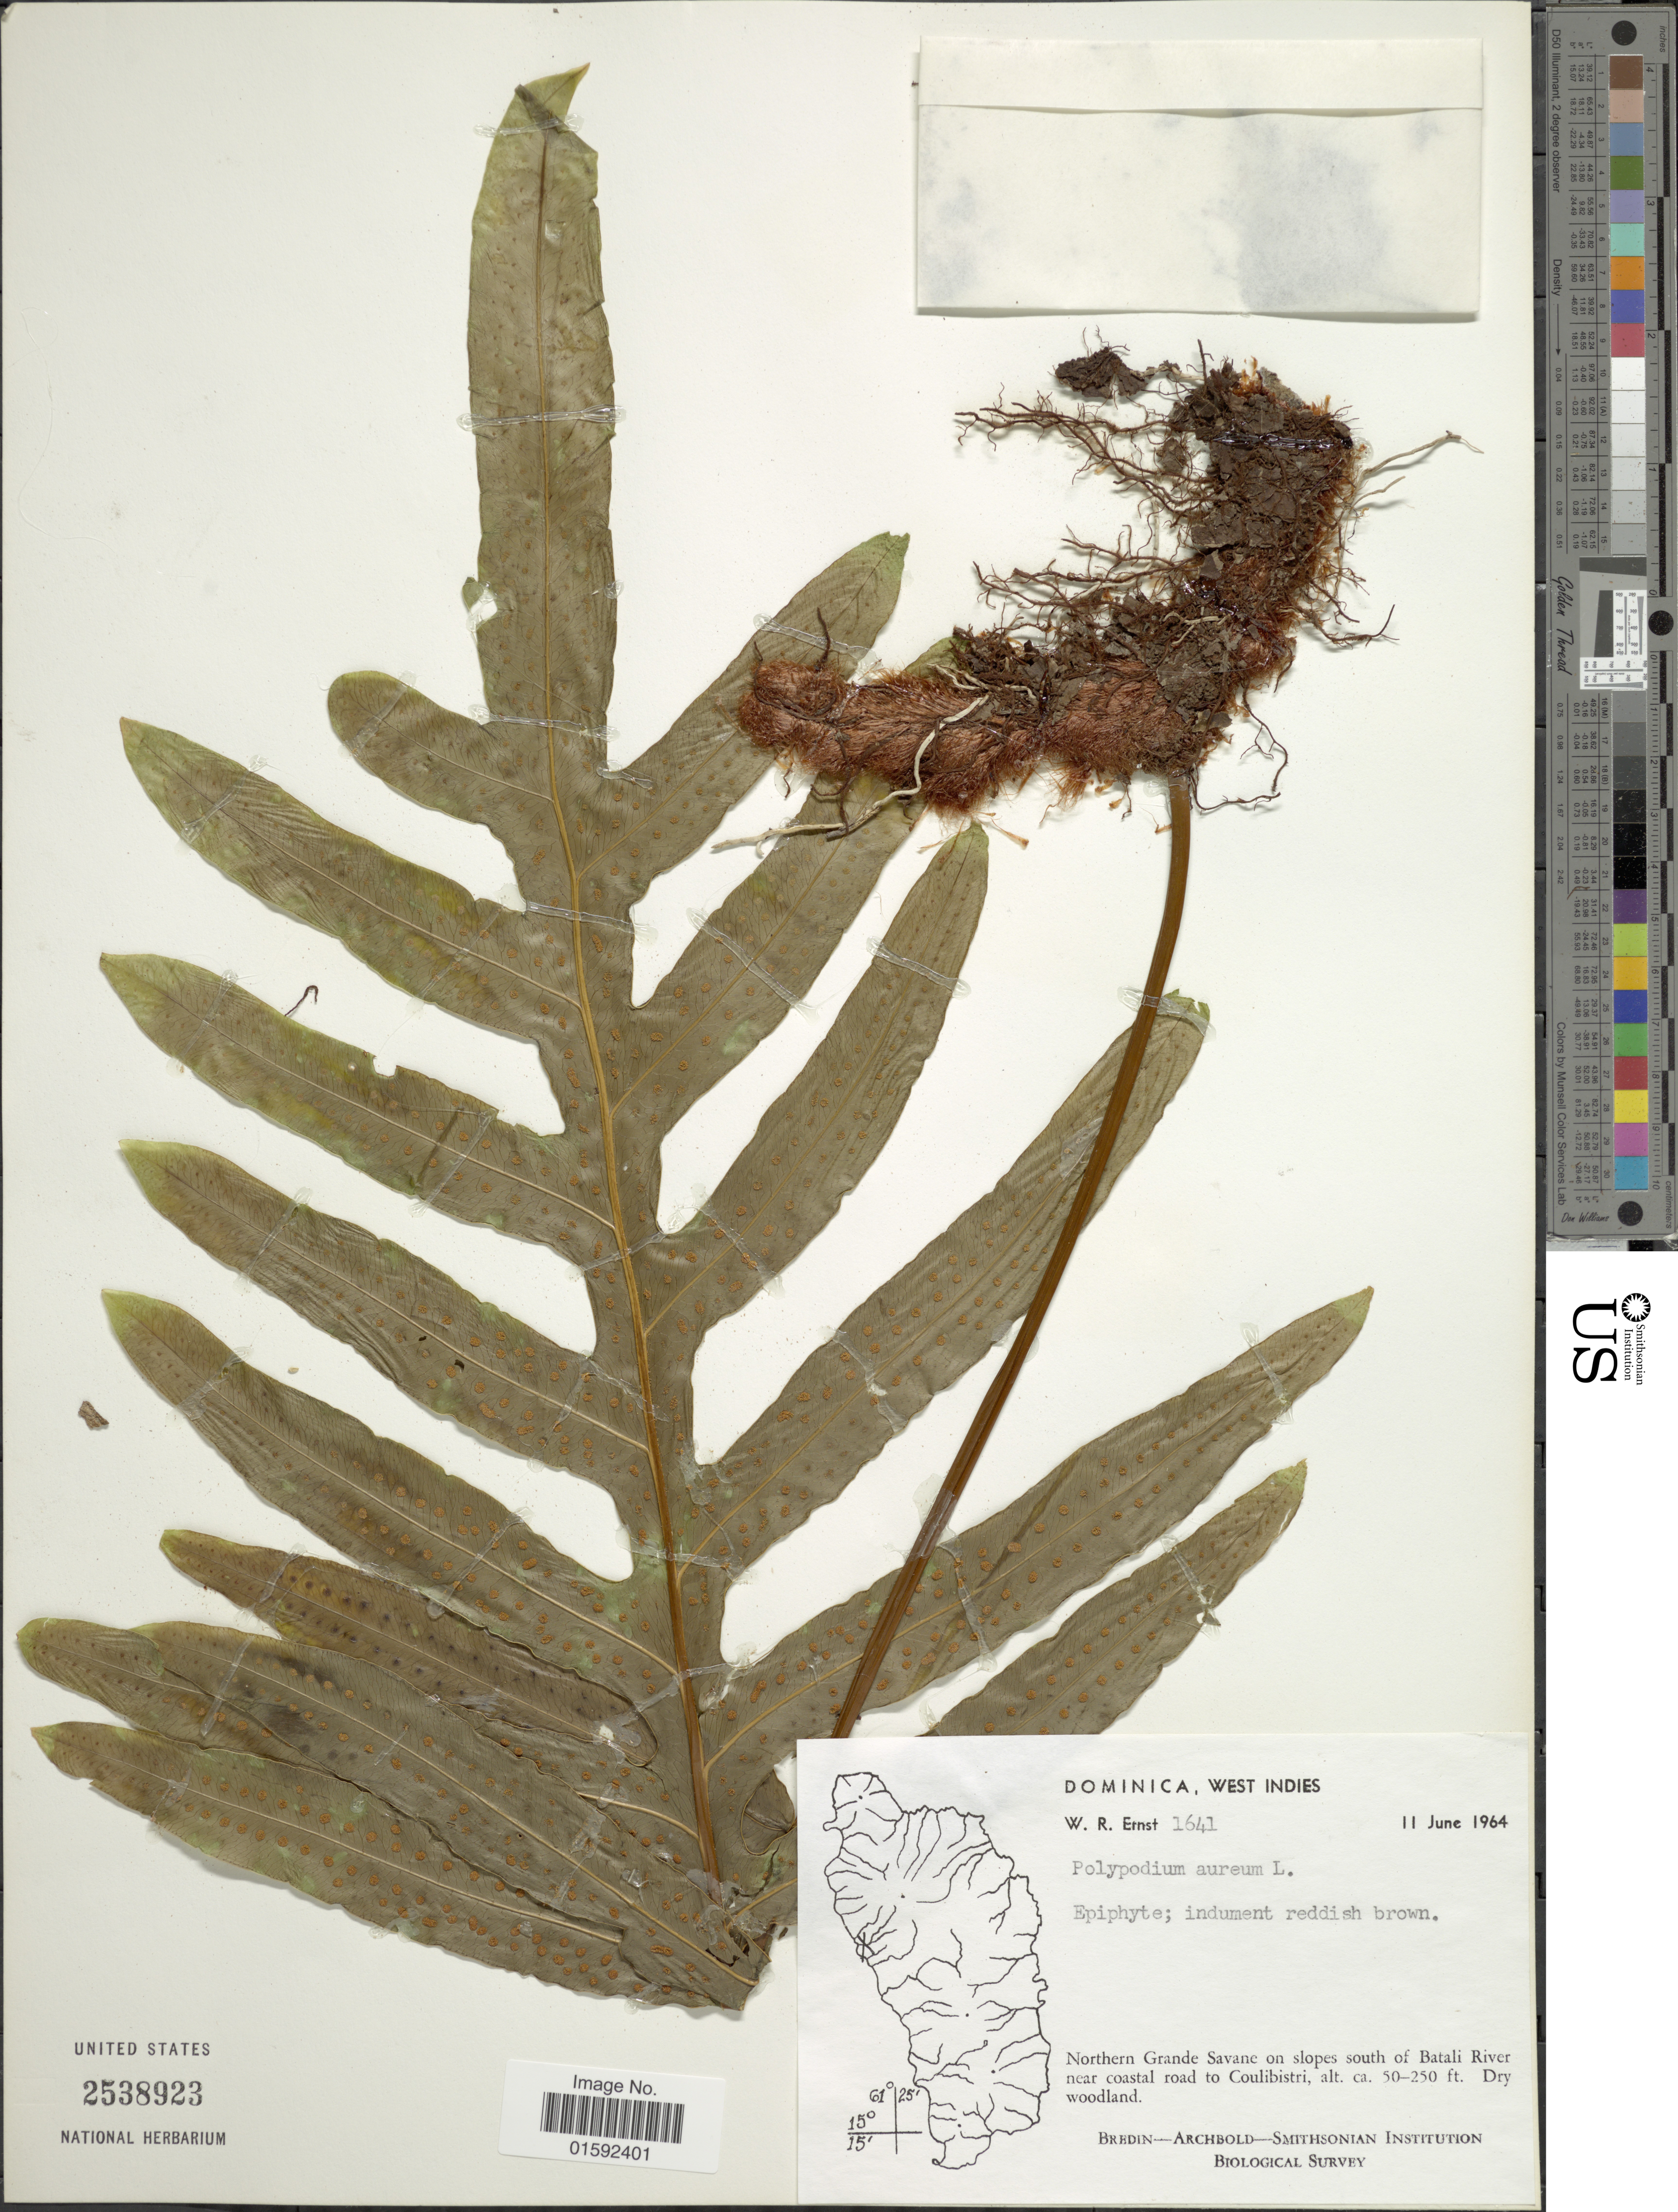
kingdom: Plantae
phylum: Tracheophyta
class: Polypodiopsida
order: Polypodiales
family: Polypodiaceae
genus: Phlebodium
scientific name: Phlebodium aureum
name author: (L.) J. Sm.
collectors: W. R. Ernst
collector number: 1641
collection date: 1964-06-11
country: Dominica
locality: Dominica, West Indies, Northern Grande Savane on slopes south of Batali River near coastal road to Coulibistri.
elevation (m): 15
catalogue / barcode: US 2538923